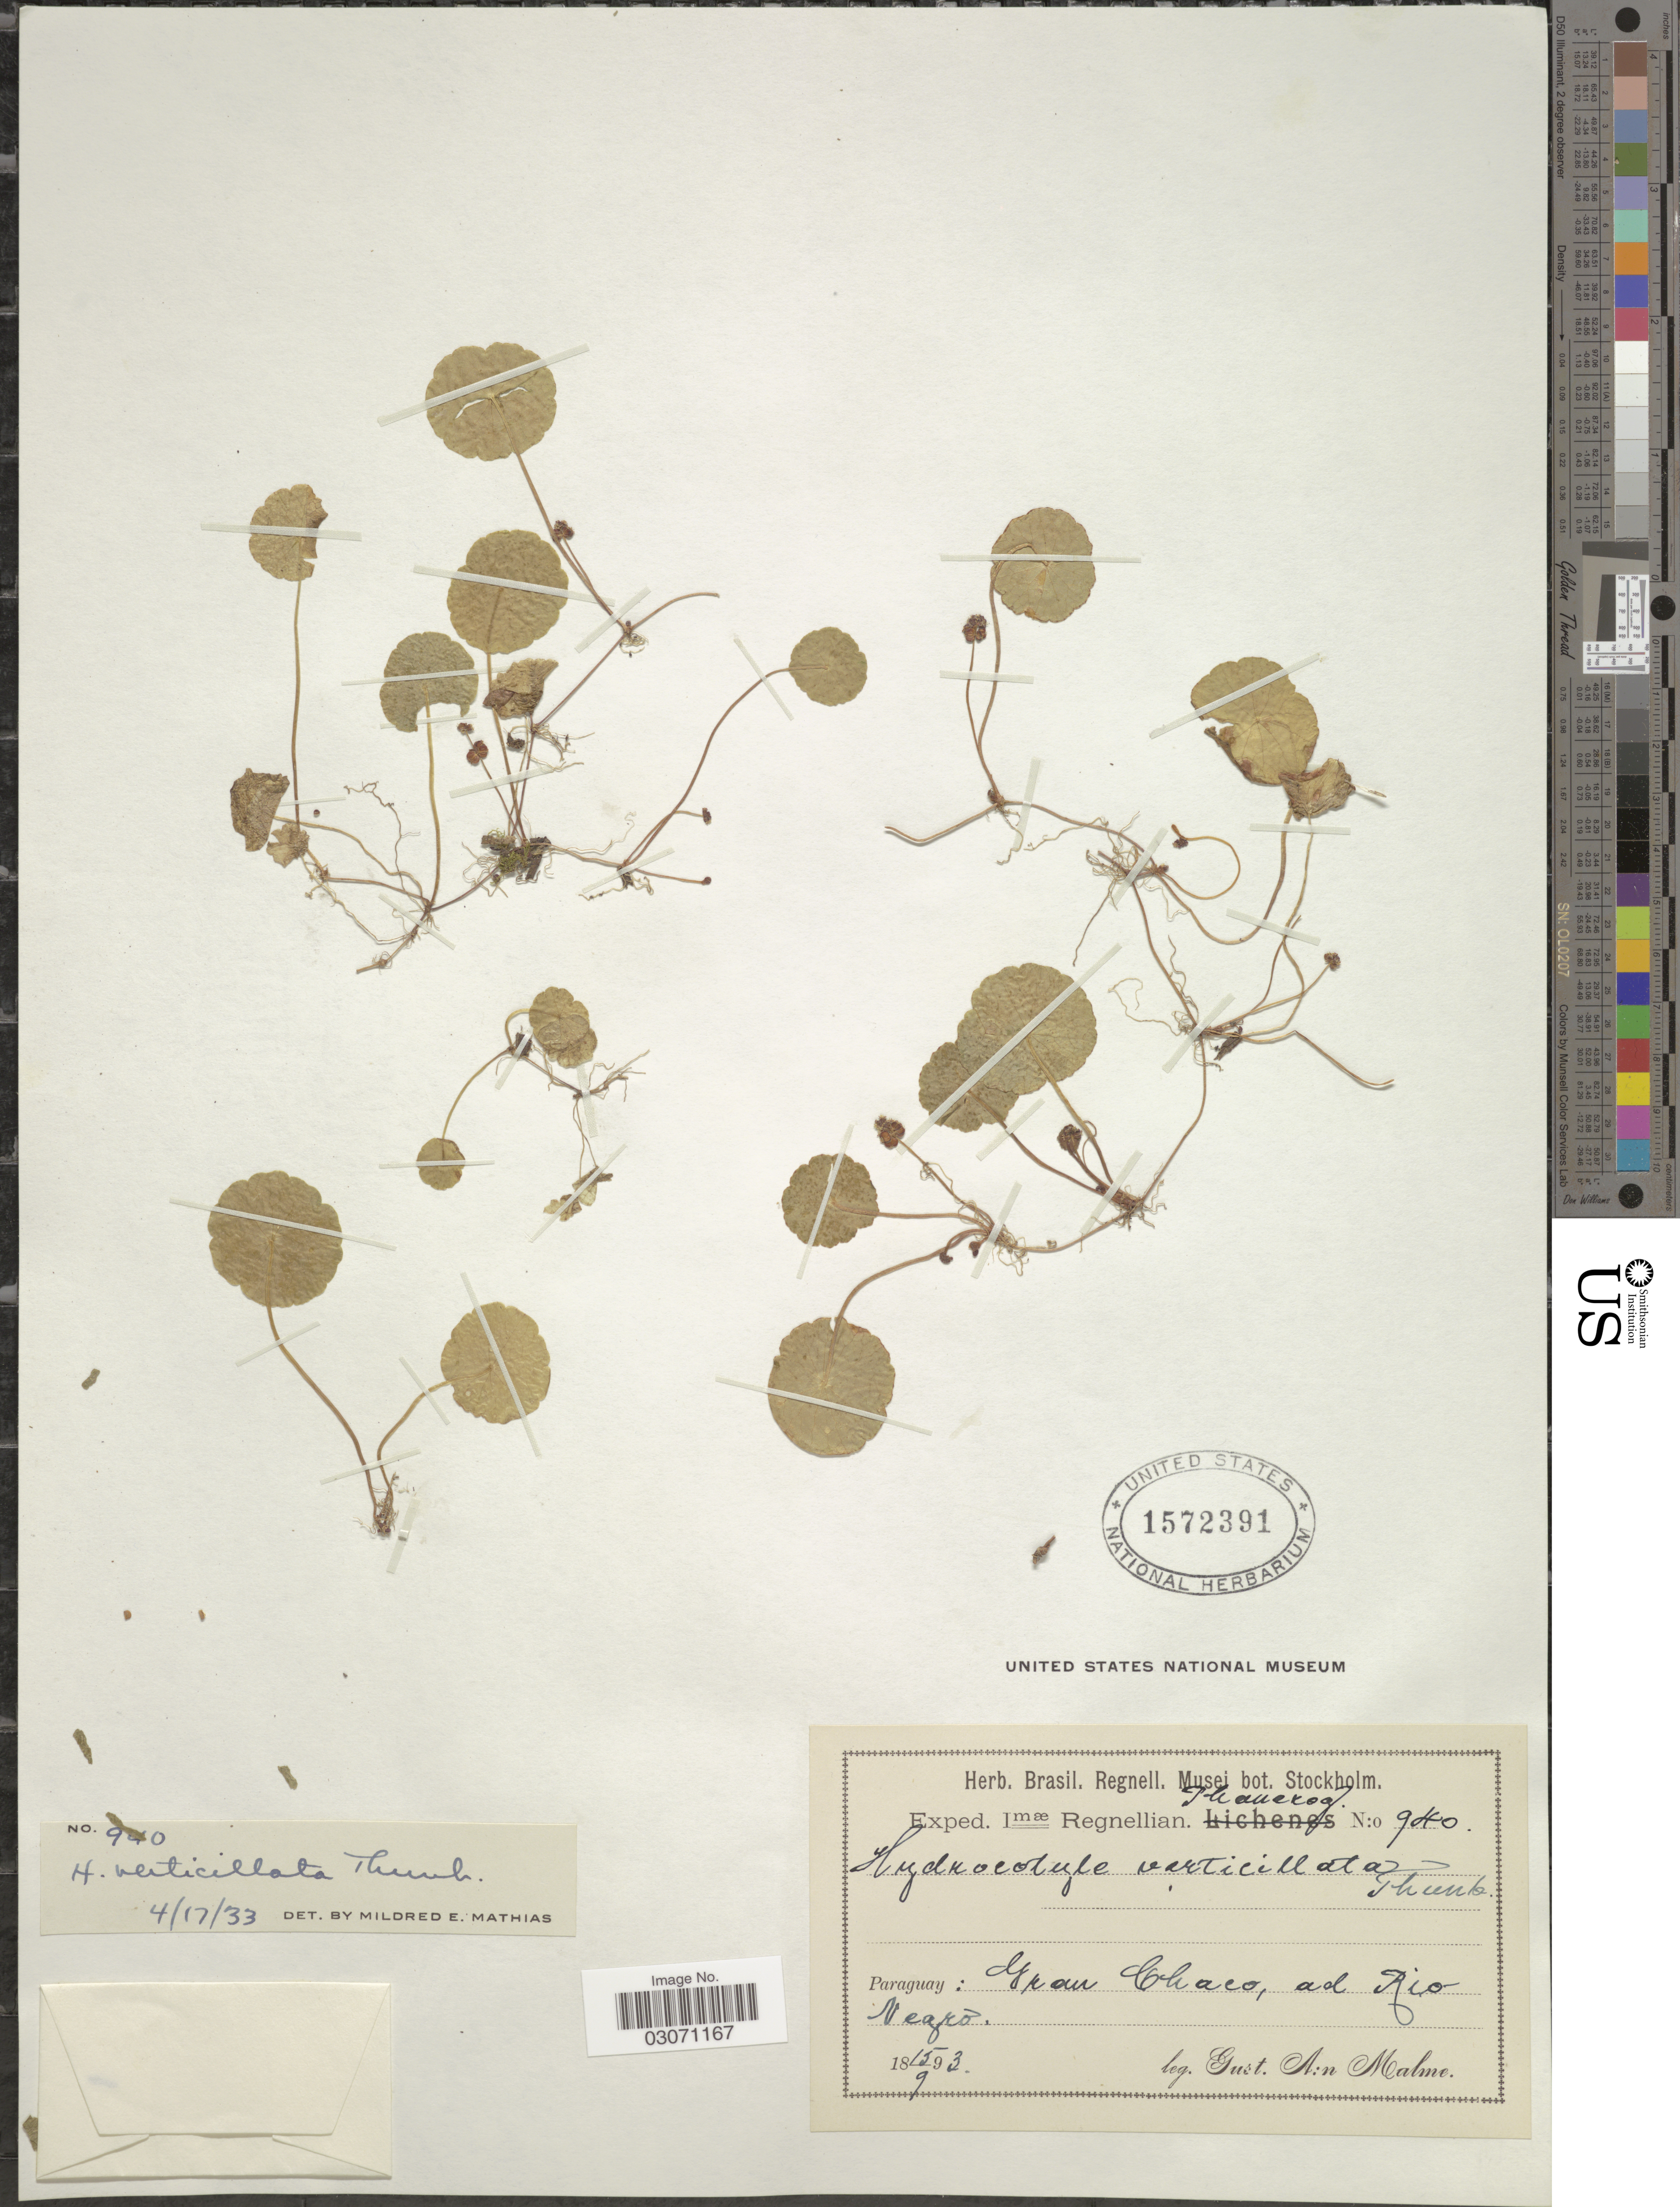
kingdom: Plantae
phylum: Tracheophyta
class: Magnoliopsida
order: Apiales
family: Araliaceae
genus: Hydrocotyle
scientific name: Hydrocotyle verticillata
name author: Thunb.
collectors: G. O. A. Malme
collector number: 940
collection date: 1893-09-15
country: Paraguay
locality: Gran Chaco, ad Rio Negro.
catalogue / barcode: US 1572391